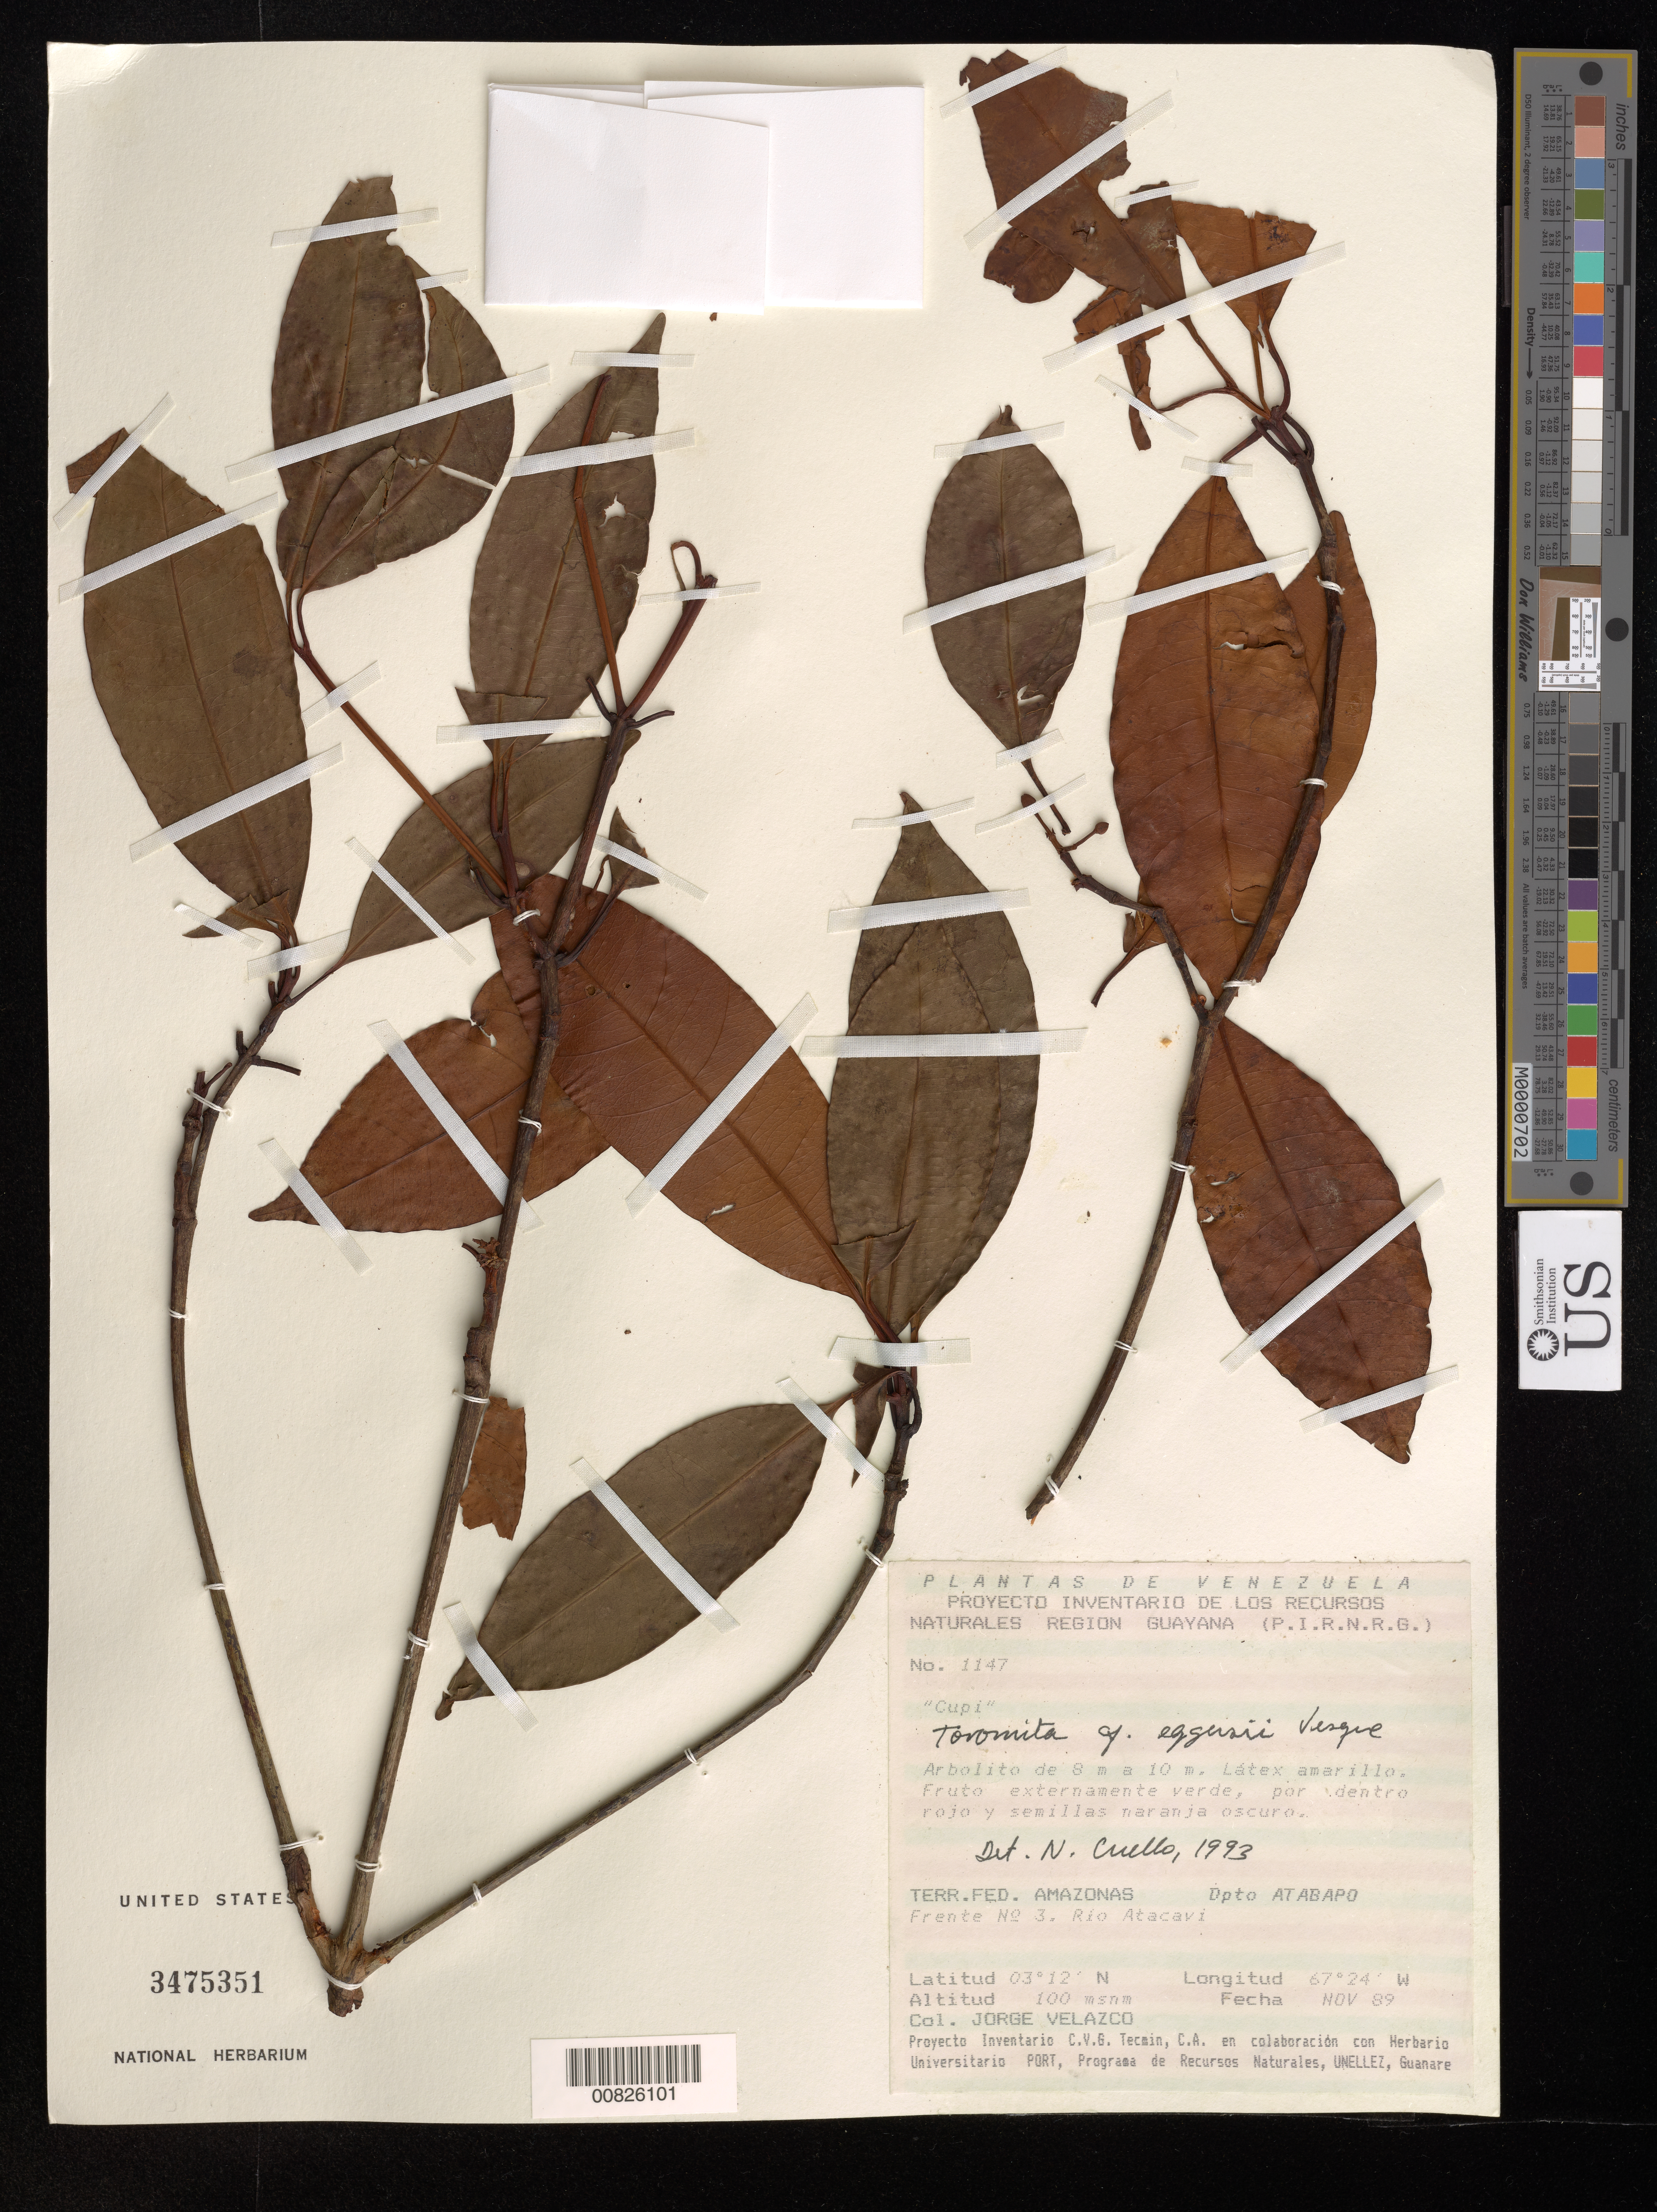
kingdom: Plantae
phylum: Tracheophyta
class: Magnoliopsida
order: Malpighiales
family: Clusiaceae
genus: Tovomita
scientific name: Tovomita eggersii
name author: Vesque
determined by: Cuello, Nidia L.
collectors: J. Velazco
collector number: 1147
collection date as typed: Nov-89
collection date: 1989-11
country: Venezuela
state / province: Amazonas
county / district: Atabapo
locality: Río Atacavi, Frente no. 3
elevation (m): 100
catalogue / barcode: US 3475351